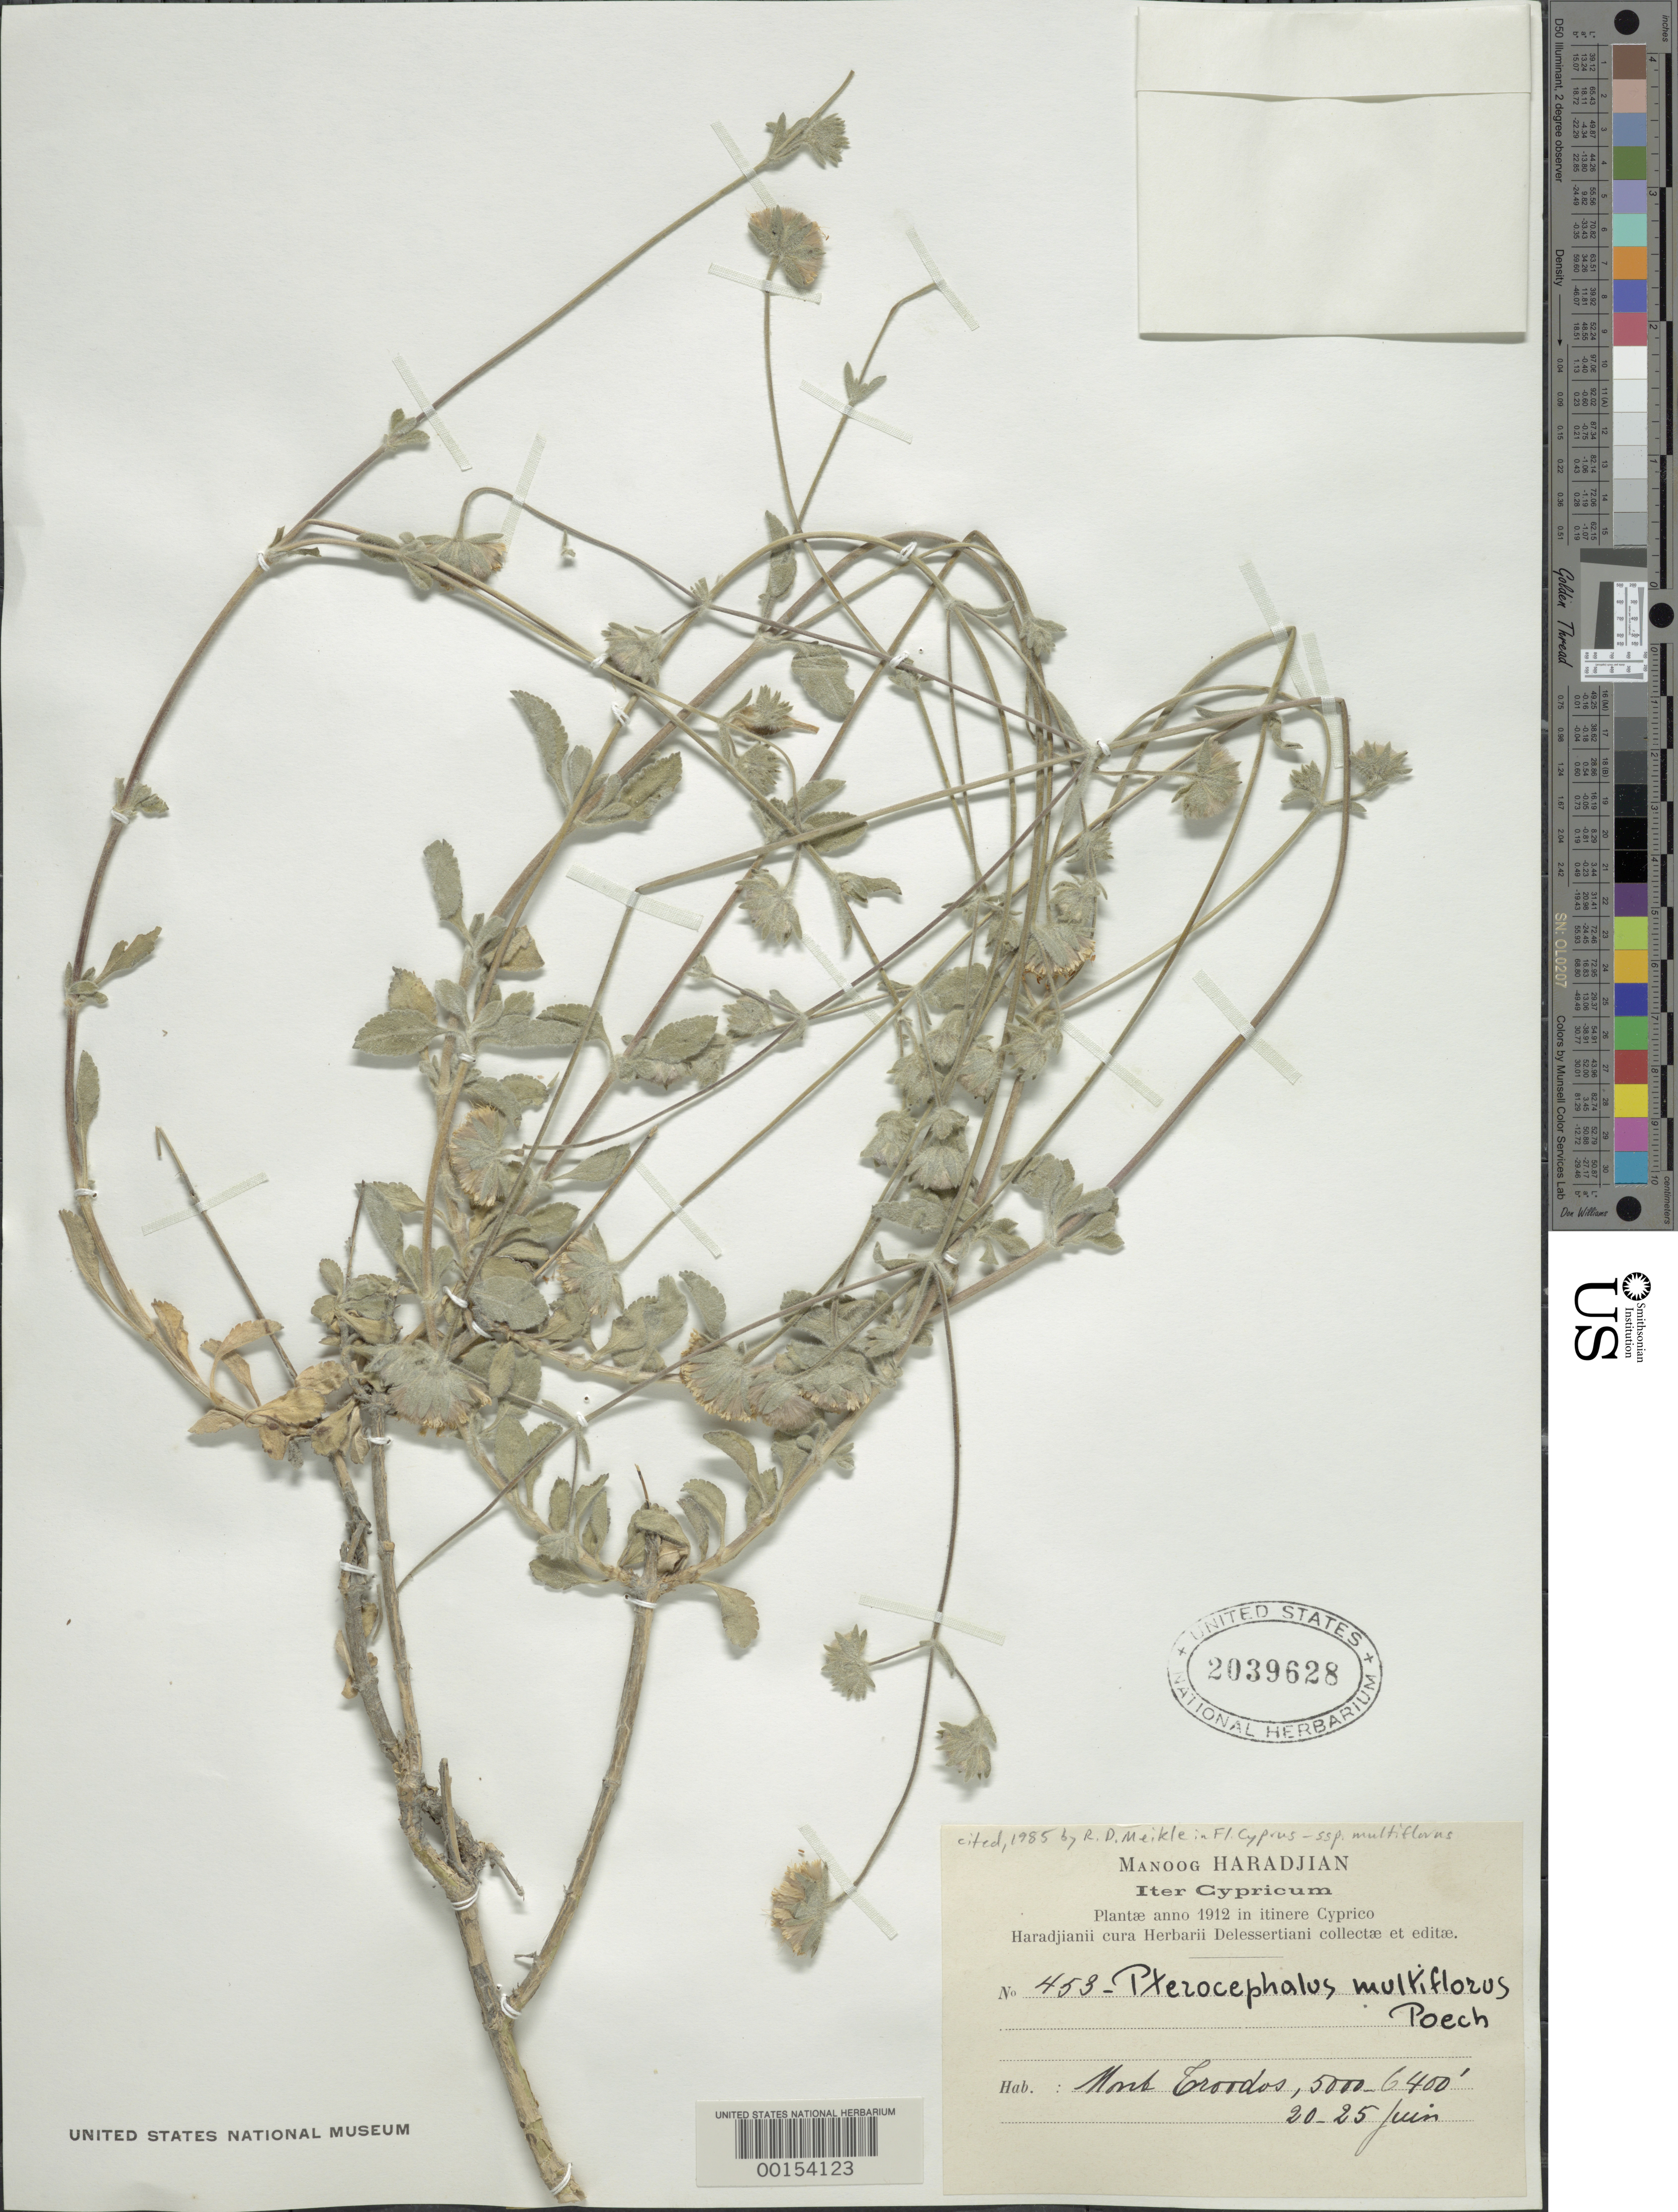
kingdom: Plantae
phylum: Tracheophyta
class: Magnoliopsida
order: Dipsacales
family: Caprifoliaceae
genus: Pterocephalus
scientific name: Pterocephalus multiflorus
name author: Poech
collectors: M. Haradjian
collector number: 453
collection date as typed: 20 Jun 1912 to 25 Jun 1912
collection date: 1912-06-20/1912-06-25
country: Cyprus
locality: Mont Croodos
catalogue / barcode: US 2039628